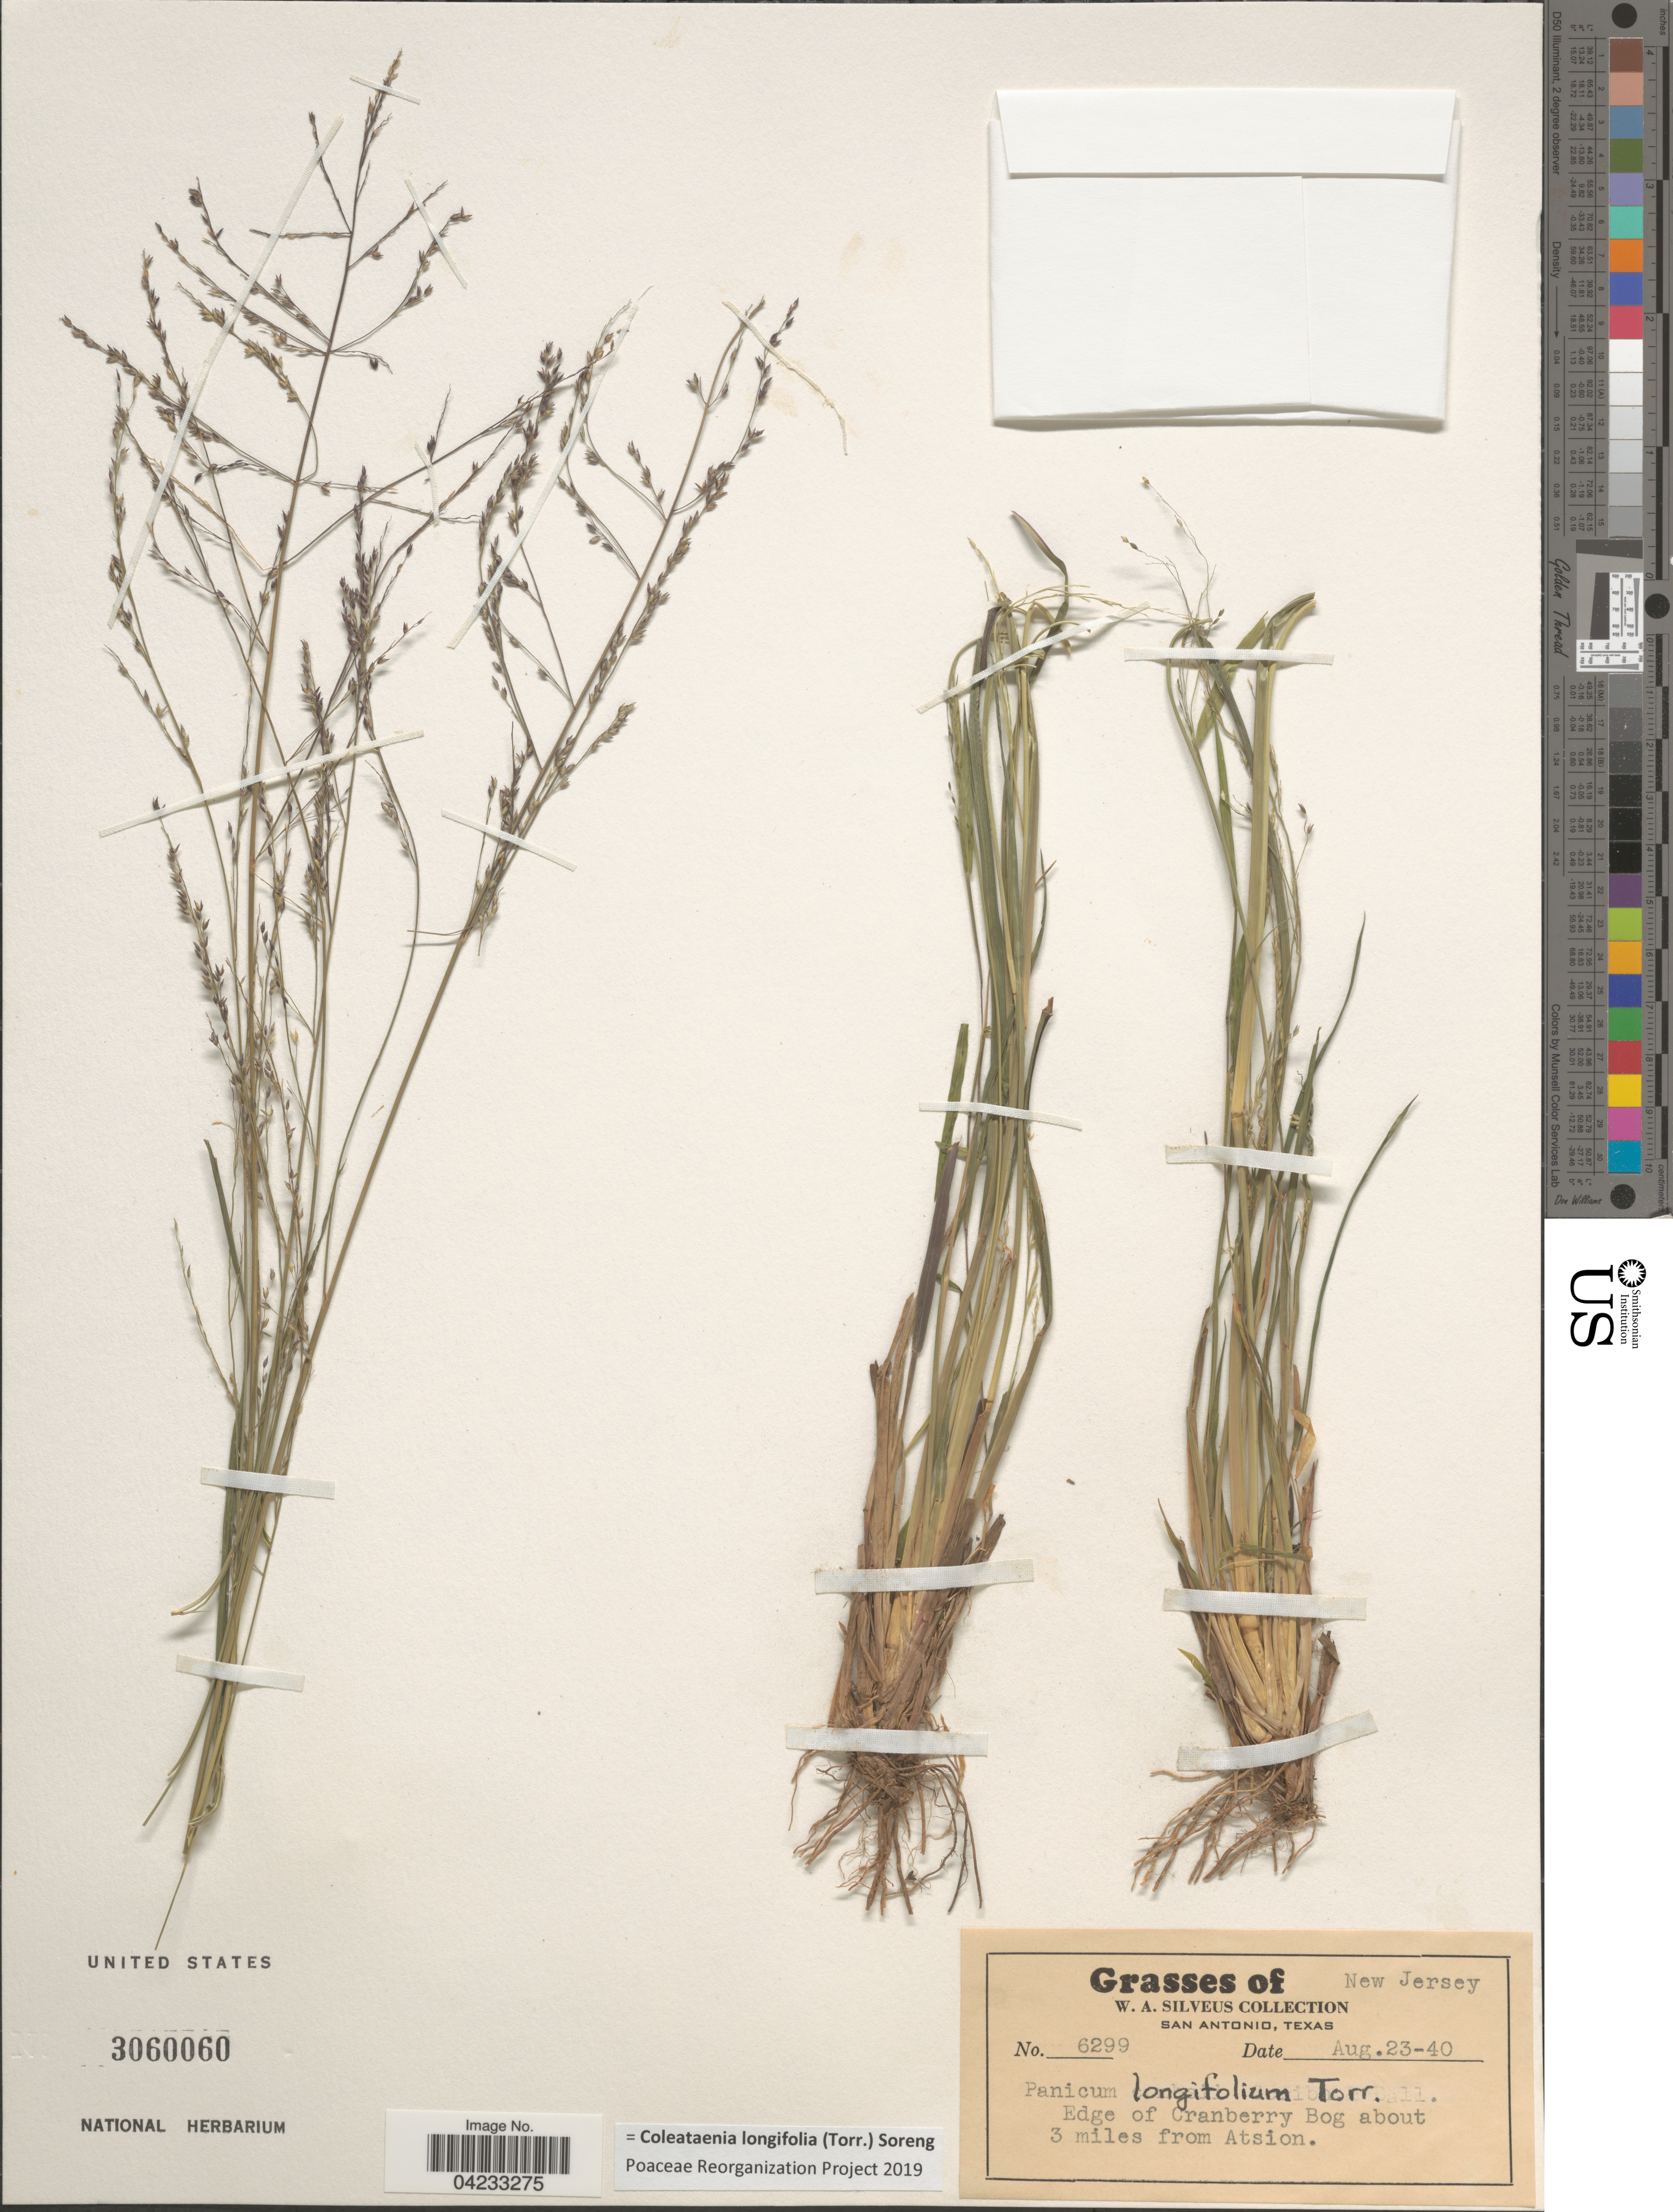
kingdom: Plantae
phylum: Tracheophyta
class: Liliopsida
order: Poales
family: Poaceae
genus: Coleataenia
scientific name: Coleataenia longifolia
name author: (Torr.) Soreng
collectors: W. Silveus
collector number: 6299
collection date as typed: Transcribed d/m/y: 23/8/40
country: United States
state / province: New Jersey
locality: Edge of Cranberry Bog about 3 miles from Atsion.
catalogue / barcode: US 3060060